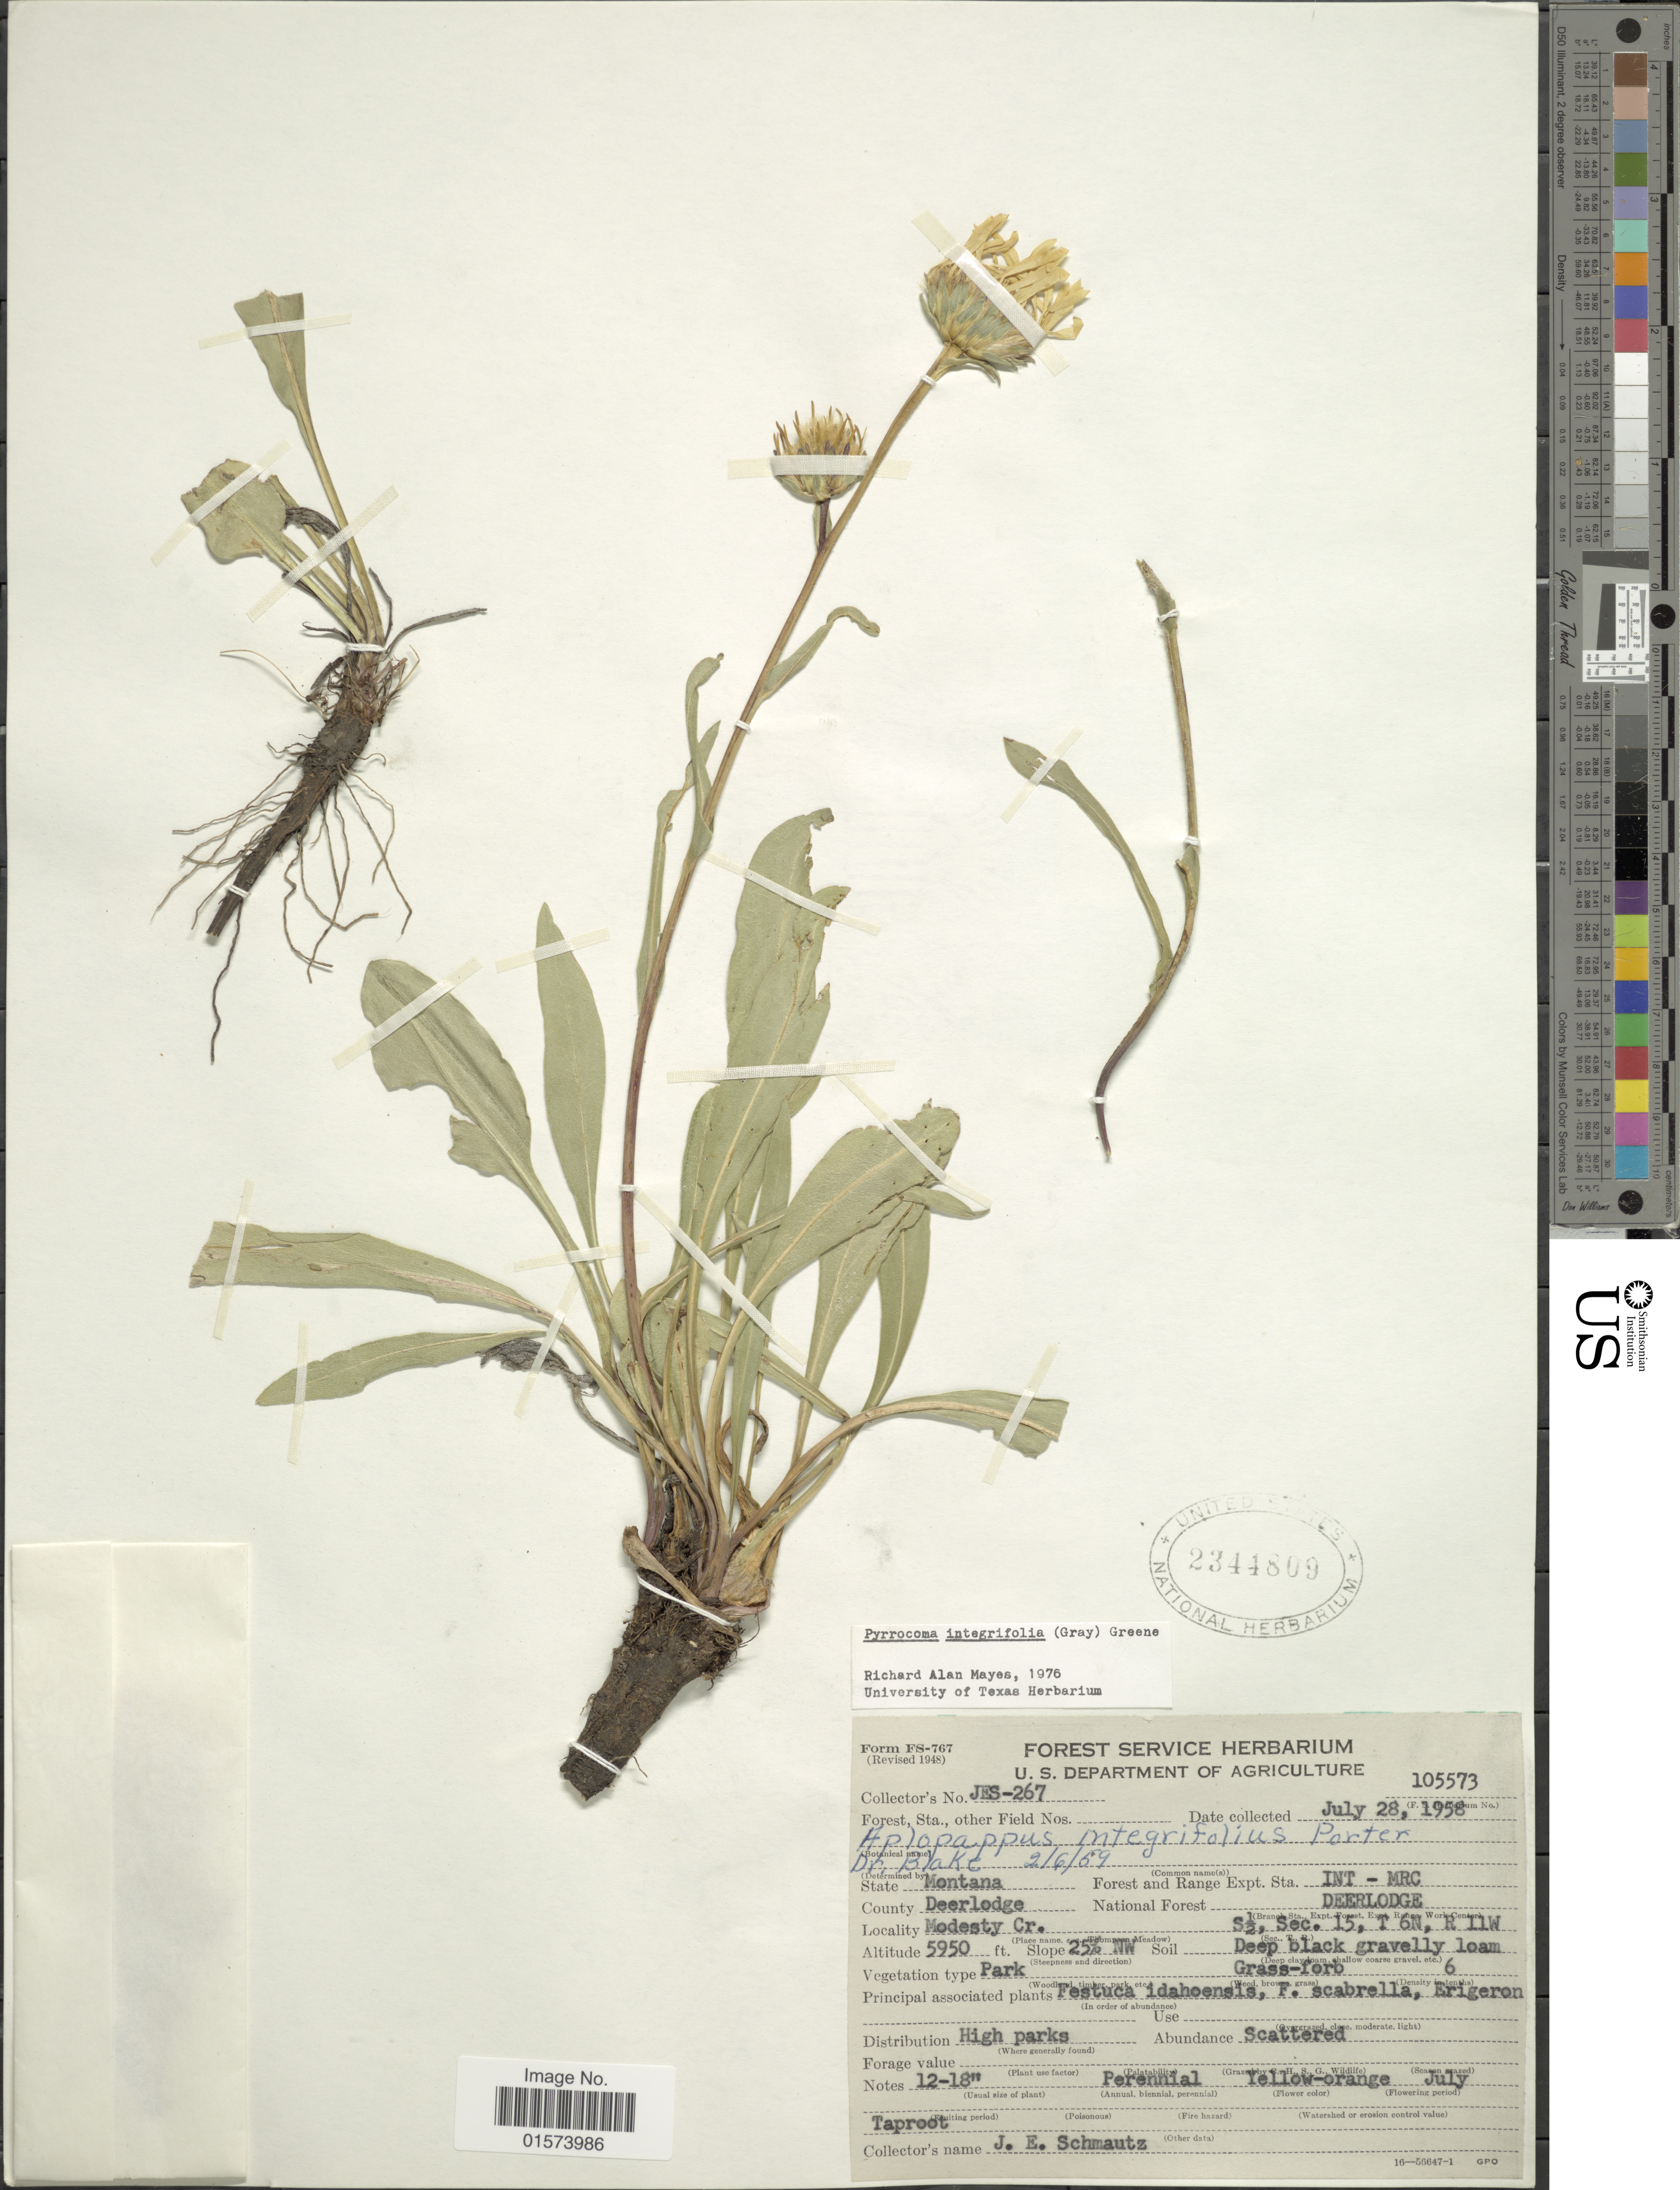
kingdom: Plantae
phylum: Tracheophyta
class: Magnoliopsida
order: Asterales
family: Asteraceae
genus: Pyrrocoma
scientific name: Pyrrocoma integrifolia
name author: (Porter ex A. Gray) Greene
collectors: J. Schmautz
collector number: JES-267/105573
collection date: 1958-07-28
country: United States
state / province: Montana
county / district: Deer Lodge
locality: Forest and Range Expt. Sta. INT-MRC, National Forest Deerlodge, Modesty Cr. S½, Sec. 15, T6N. R11W, deep black gravelly loam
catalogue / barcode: US 2344809